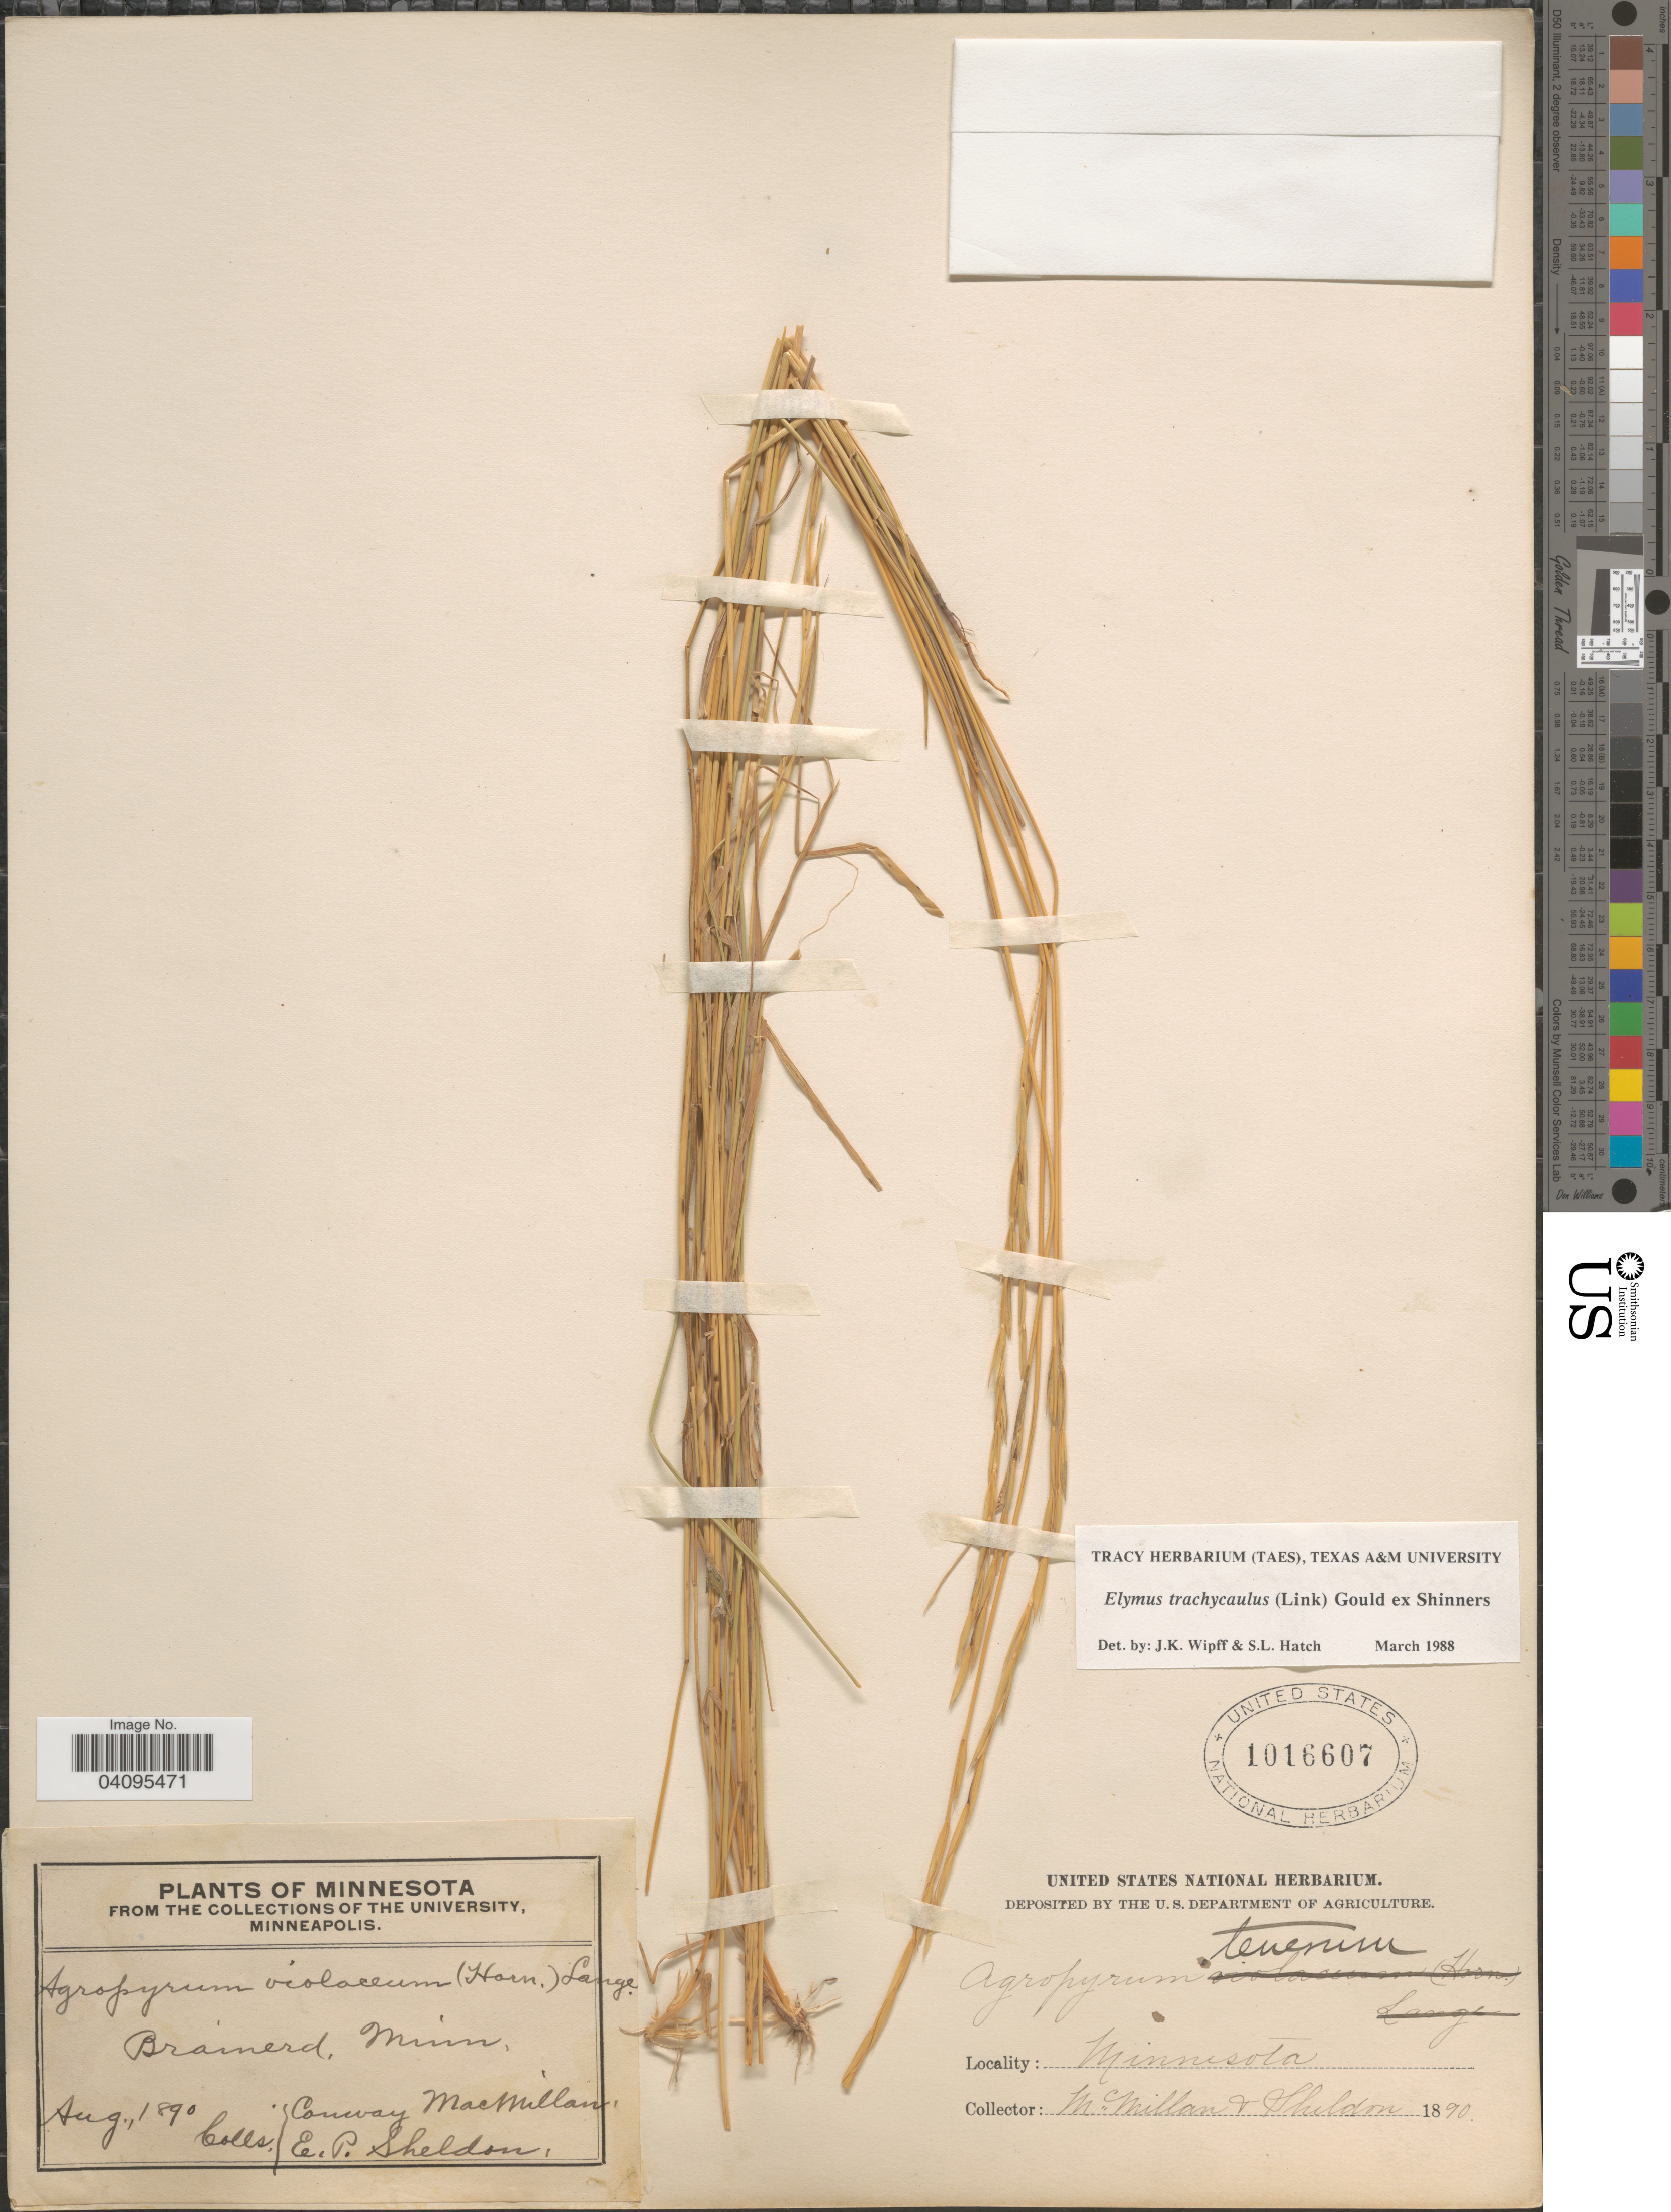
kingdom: Plantae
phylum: Tracheophyta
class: Liliopsida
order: Poales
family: Poaceae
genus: Elymus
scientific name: Elymus trachycaulus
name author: (Link) Gould ex Shinners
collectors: C. MacMillan & E. P. Sheldon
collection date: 1890-08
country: United States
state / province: Minnesota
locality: Brainerd.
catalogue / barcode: US 1016607